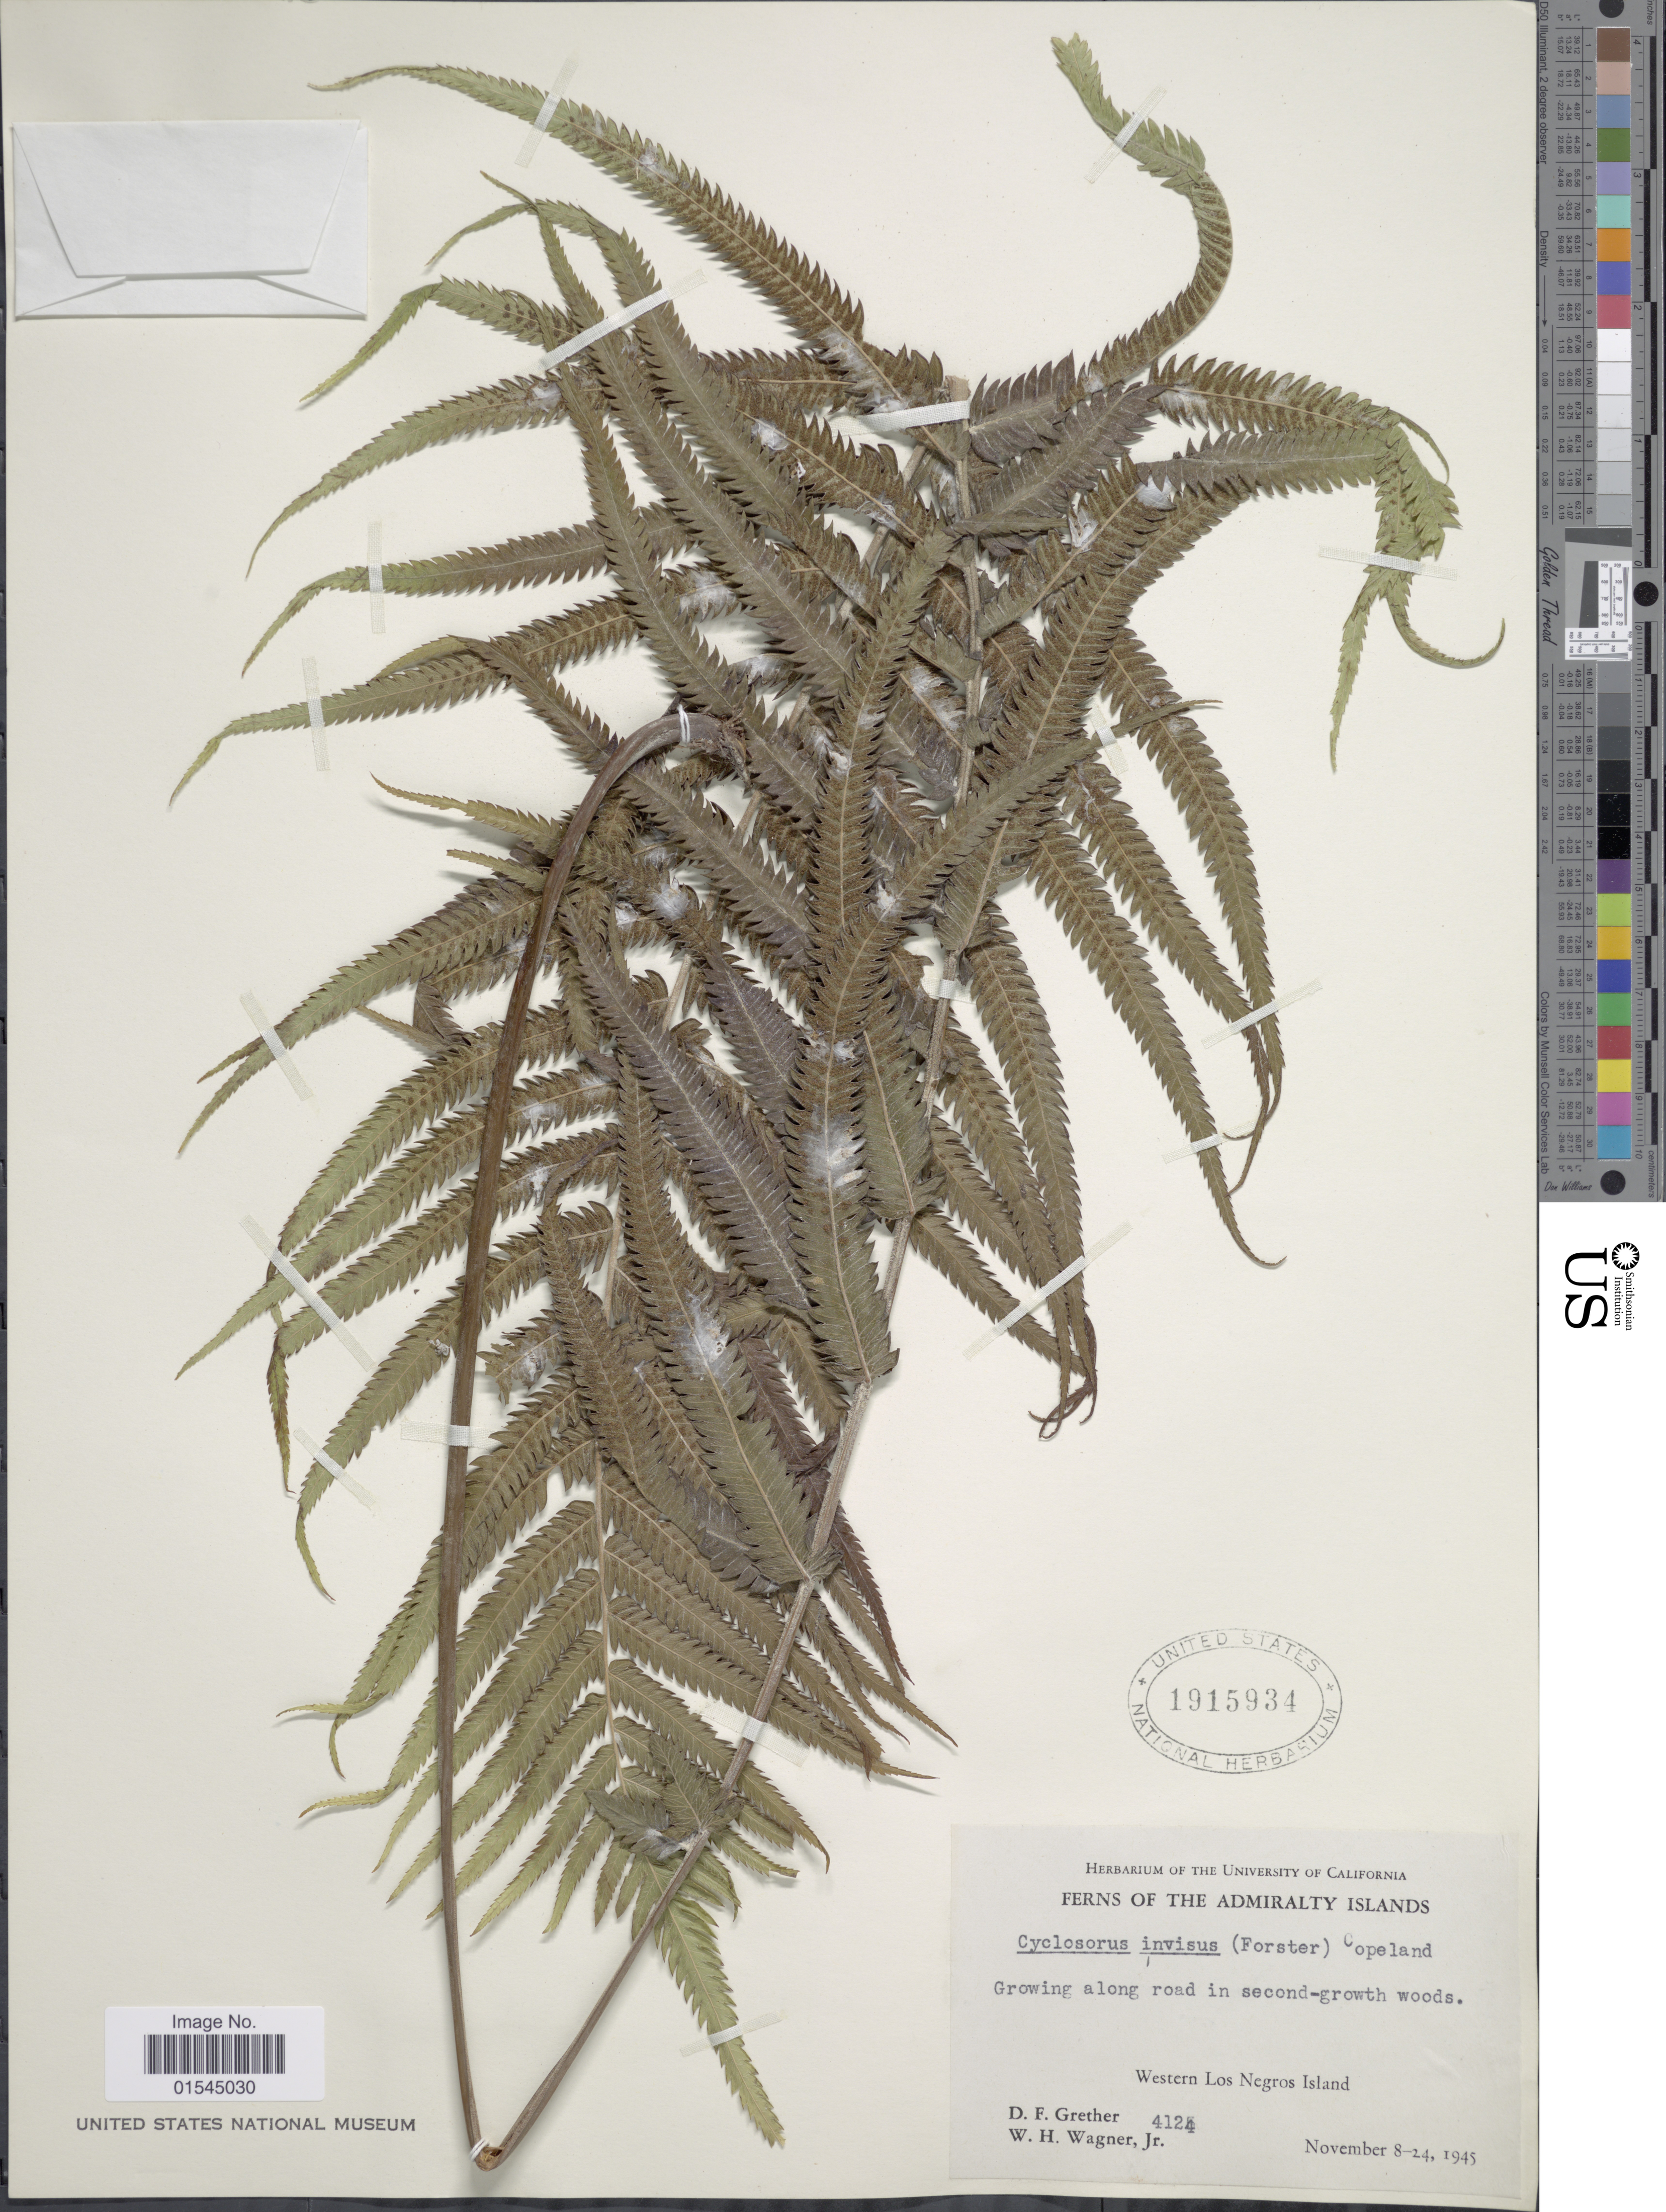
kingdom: Plantae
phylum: Tracheophyta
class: Polypodiopsida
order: Polypodiales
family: Thelypteridaceae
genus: Sphaerostephanos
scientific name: Sphaerostephanos invisus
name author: (G. Forst.) Holttum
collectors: D. F. Grether & W. H. Wagner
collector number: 4124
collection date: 1945-11-08/1945-11-24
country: Papua New Guinea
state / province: Manus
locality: Ferns of the Admiralty Islands. Western Los Negros Island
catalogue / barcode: US 1915934